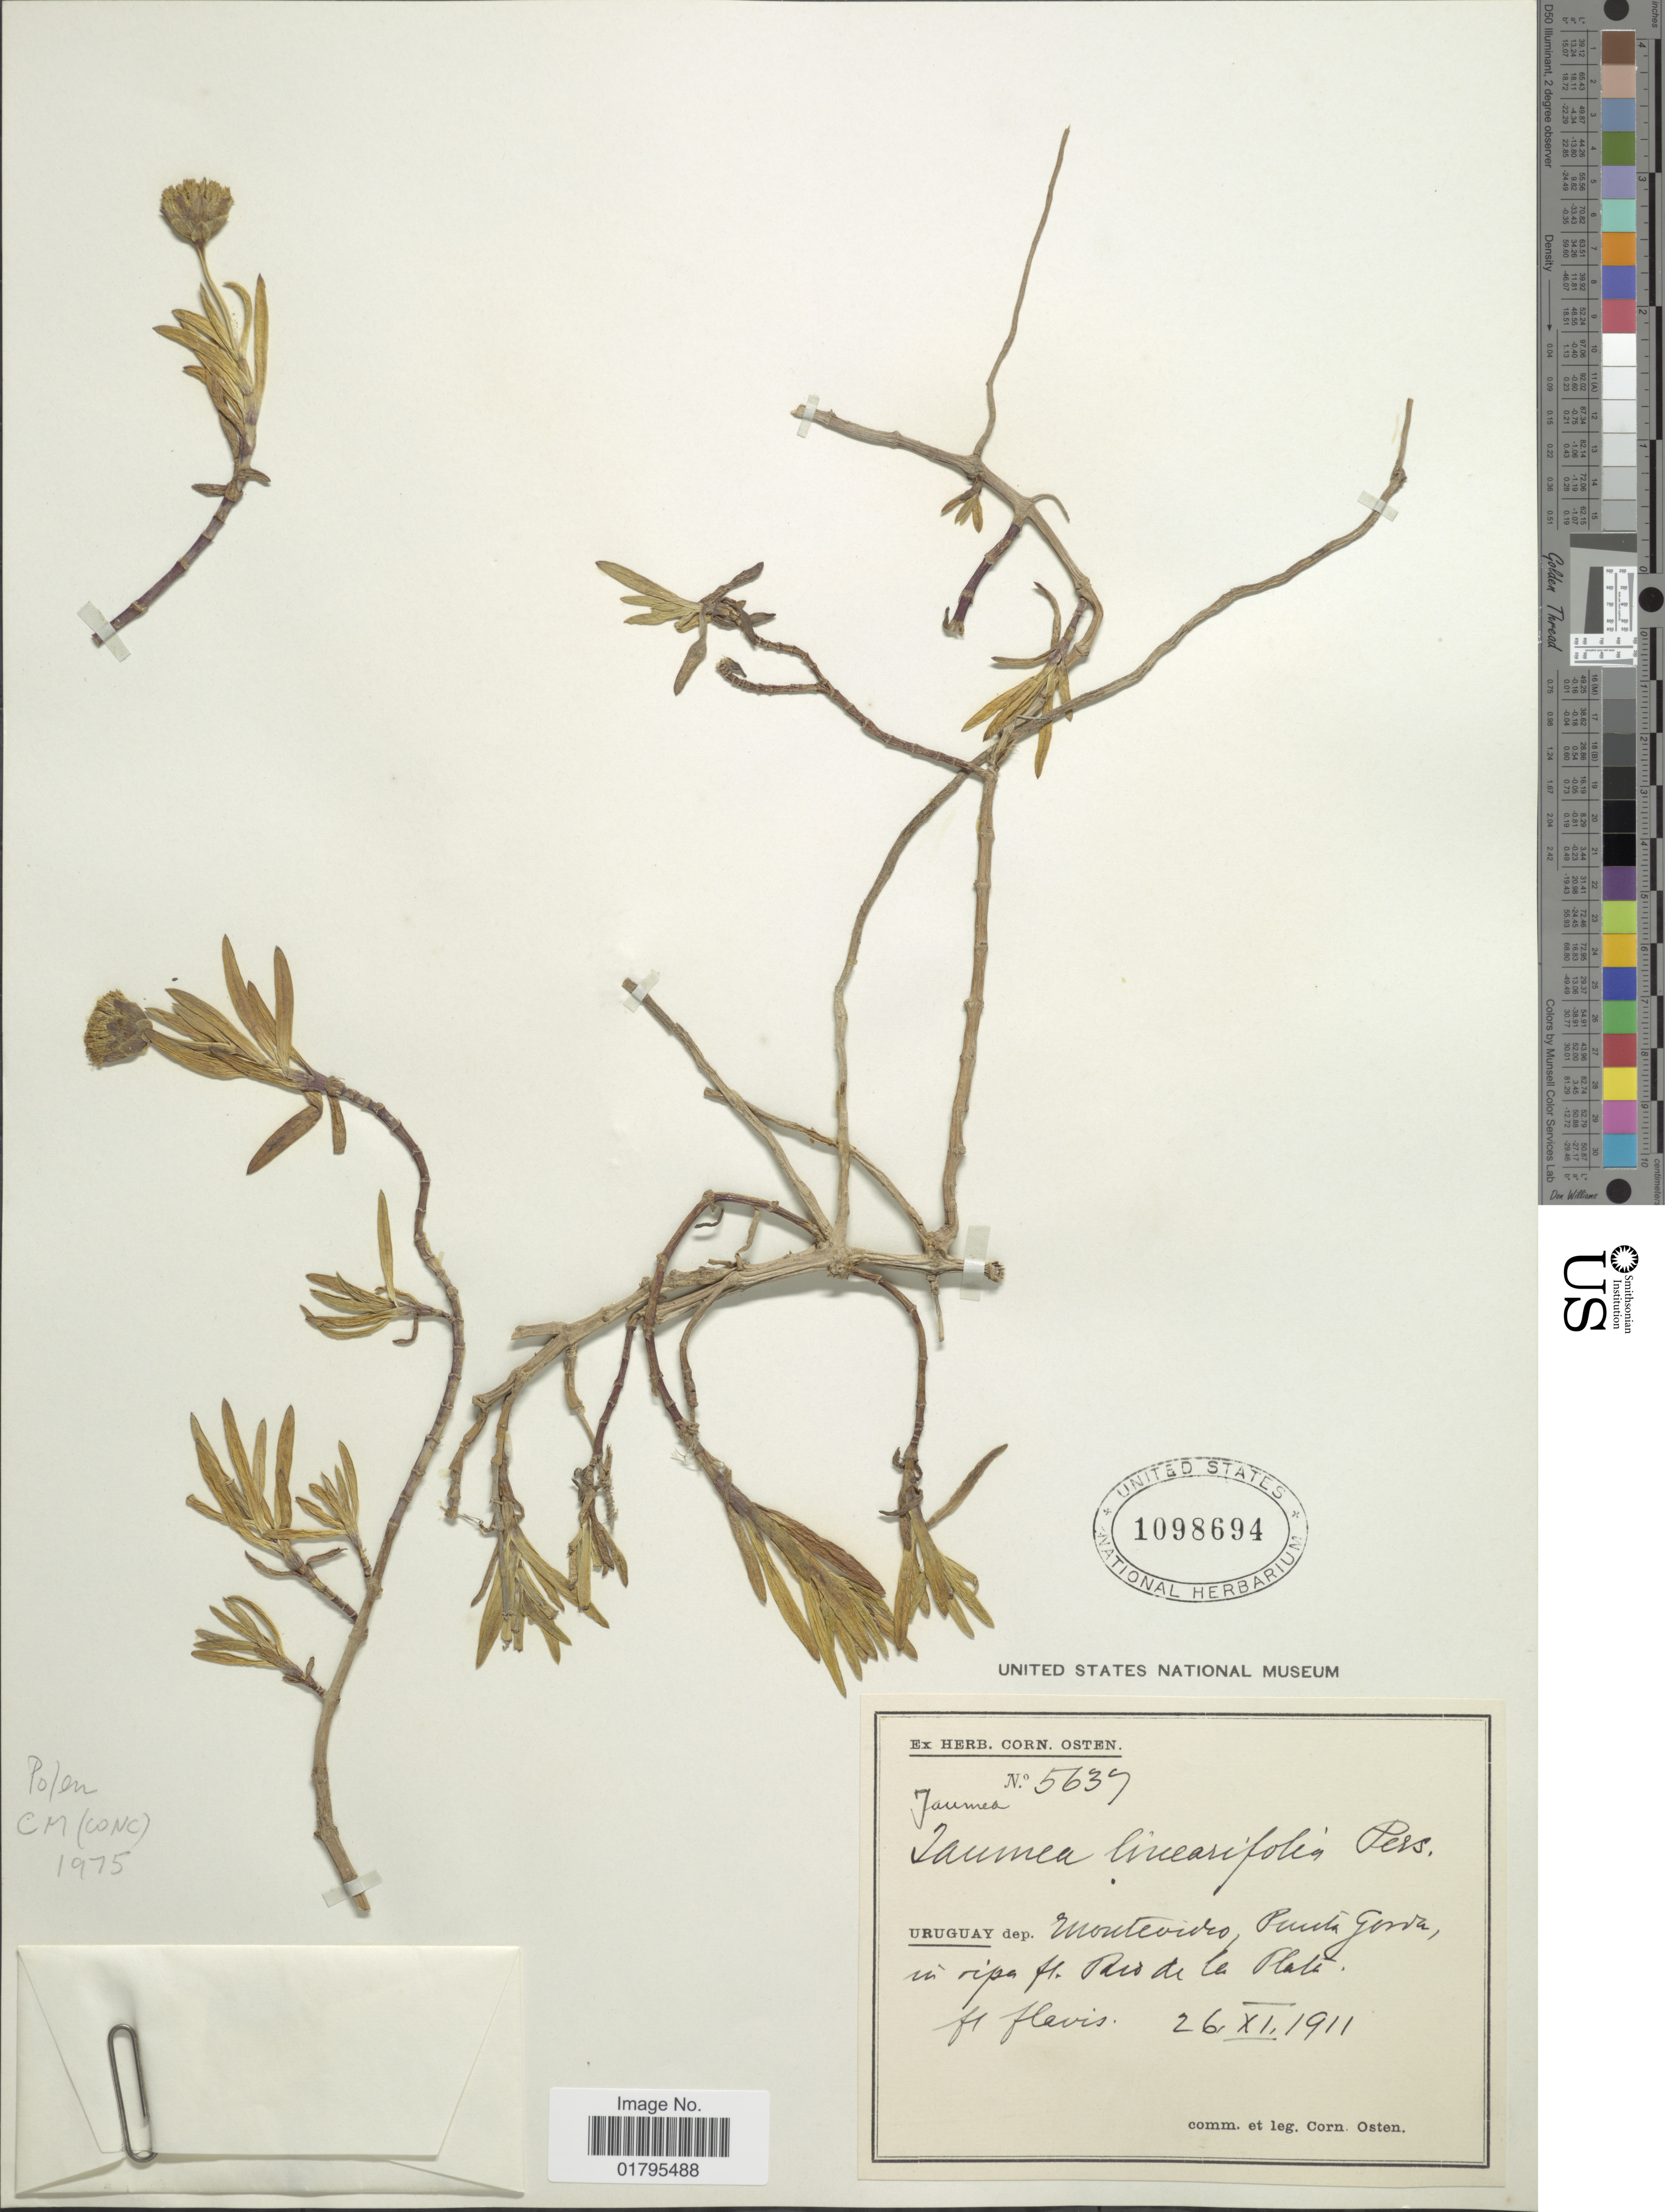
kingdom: Plantae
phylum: Tracheophyta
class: Magnoliopsida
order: Asterales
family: Asteraceae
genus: Jaumea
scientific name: Jaumea linerifolia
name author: (Juss.) DC.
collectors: C. Osten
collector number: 5639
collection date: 1911-09-26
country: Uruguay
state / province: Montevideo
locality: Punta Gorva, in ripa fl. Rio de la Flats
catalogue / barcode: US 1098694